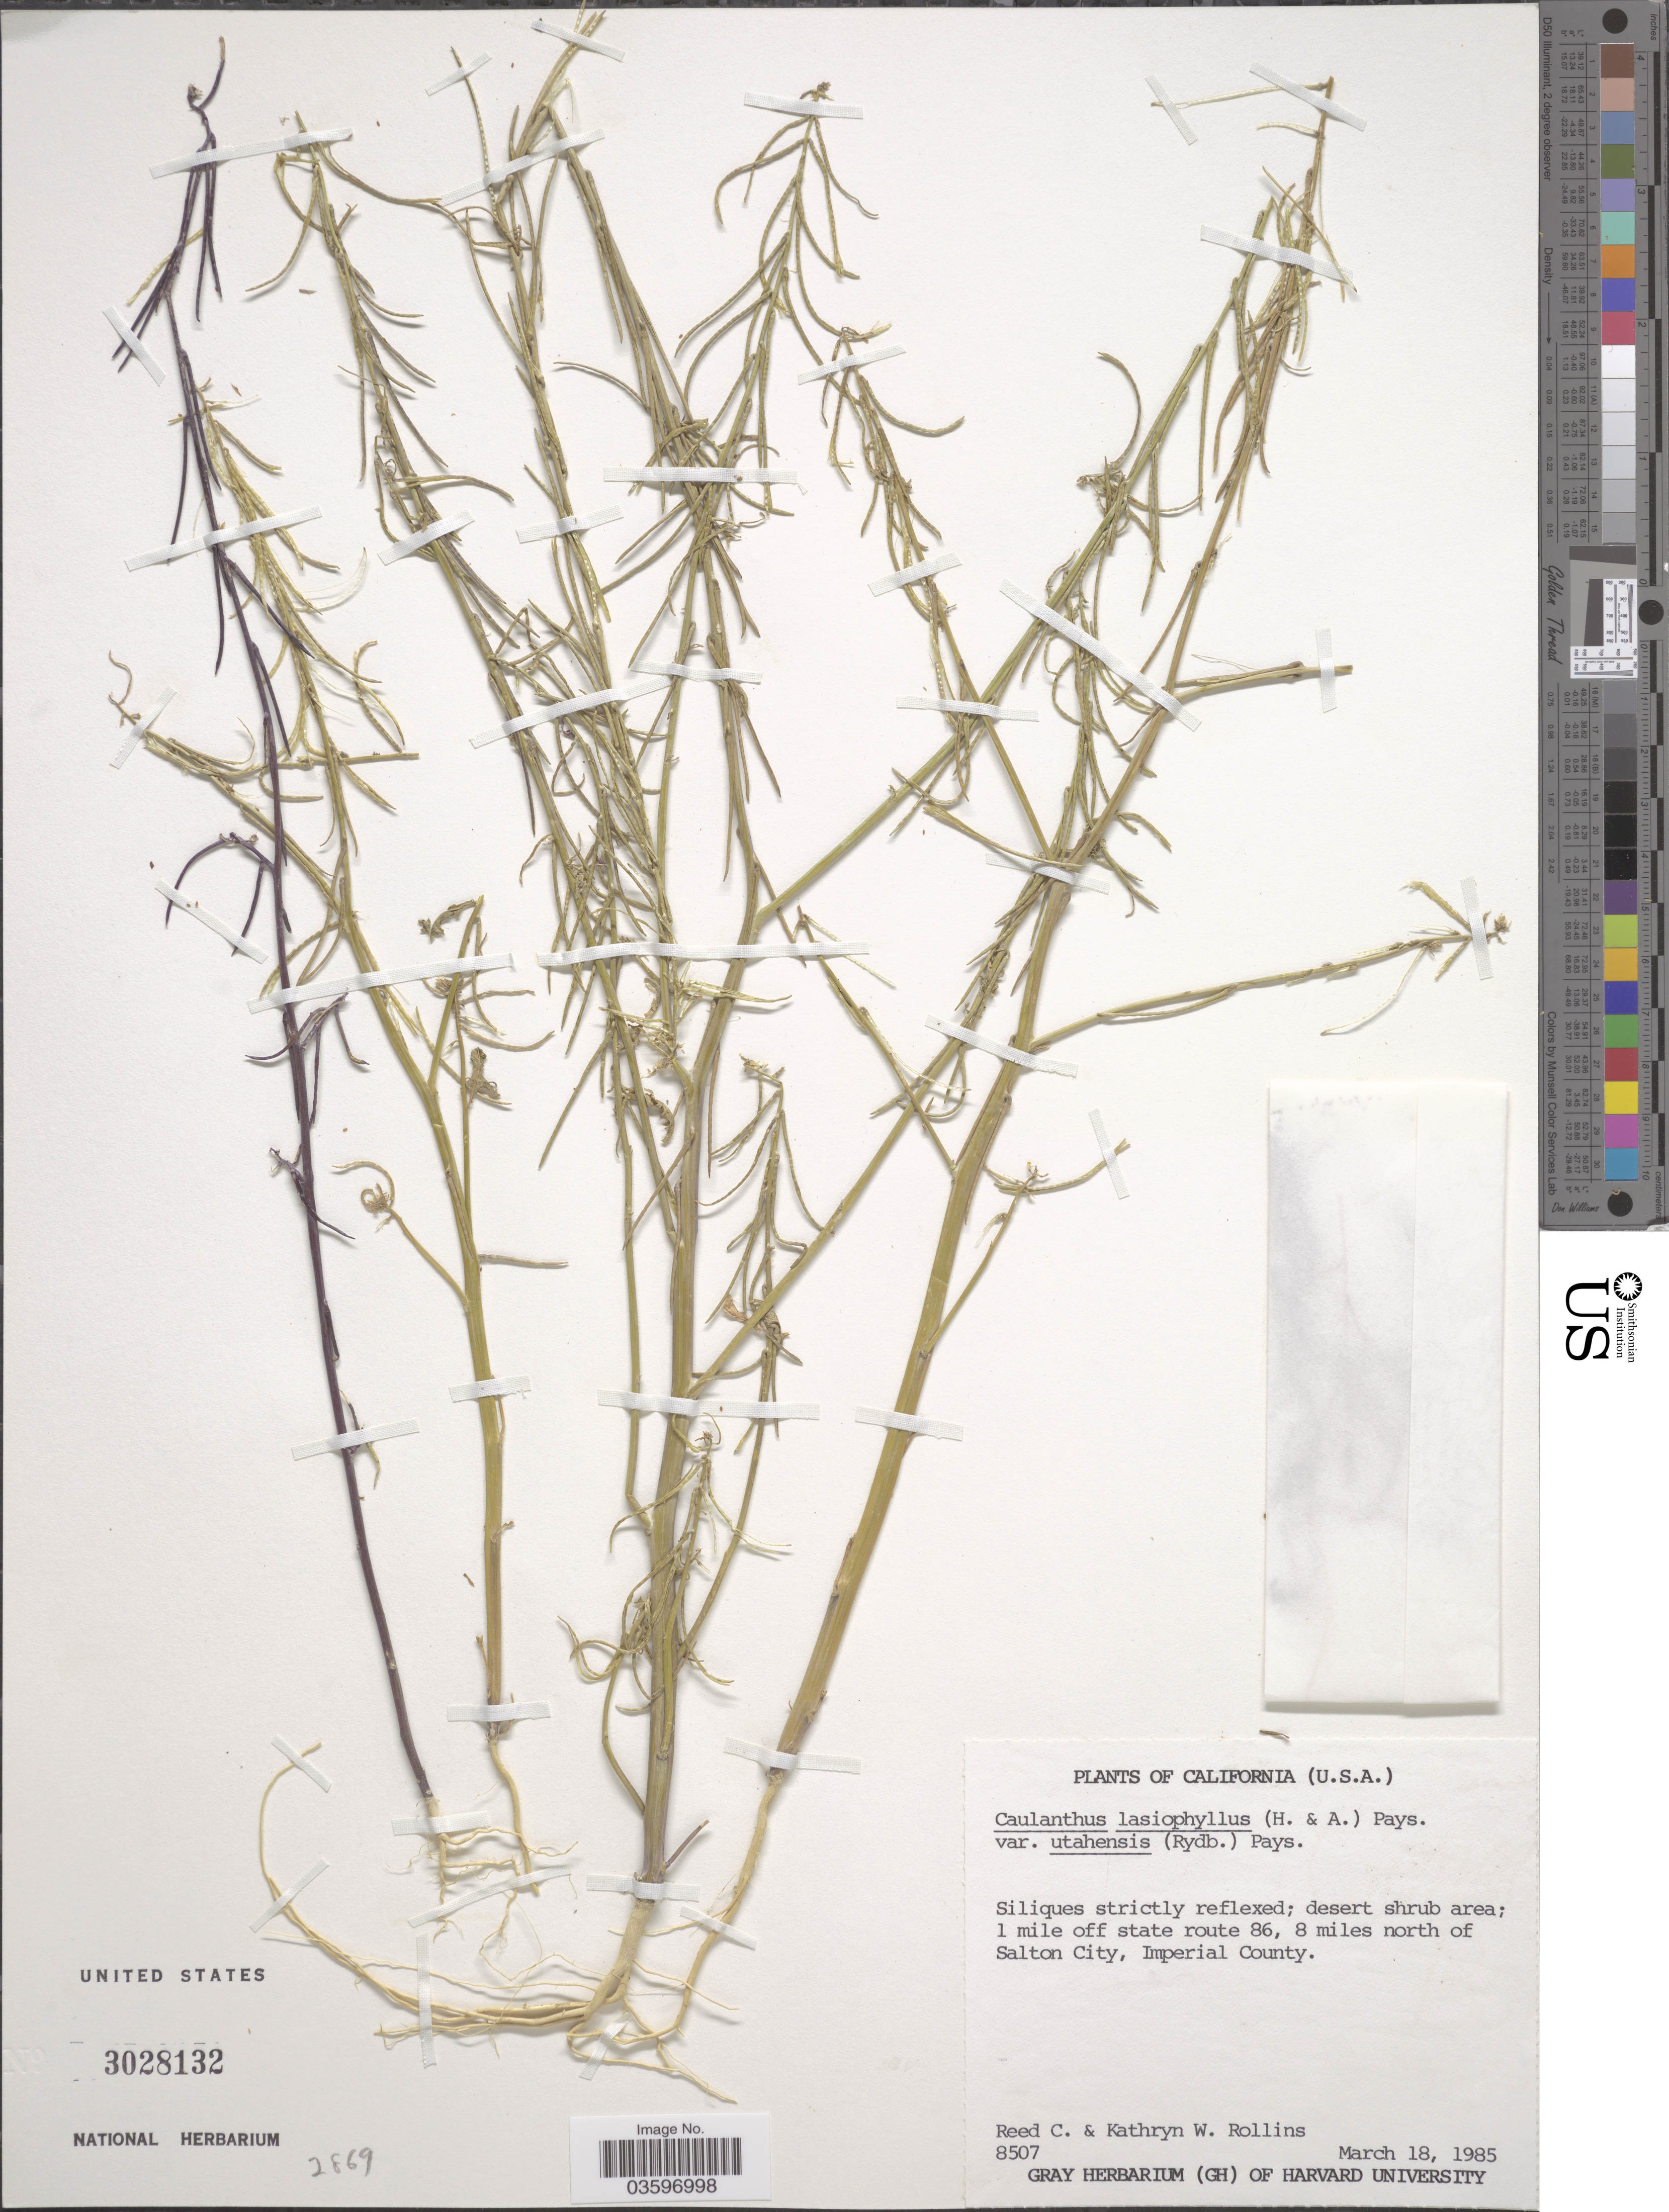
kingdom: Plantae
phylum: Tracheophyta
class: Magnoliopsida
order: Brassicales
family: Brassicaceae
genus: Caulanthus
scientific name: Caulanthus lasiophyllus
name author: (Hook. & Arn.) Payson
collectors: R. C. Rollins & K. W. Rollins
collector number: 8507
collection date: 1985-03-18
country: United States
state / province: California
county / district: Imperial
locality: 1 mile off state route 86, 8 miles north of Salton City, Imperial County.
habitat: desert shrub area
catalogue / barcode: US 3028132